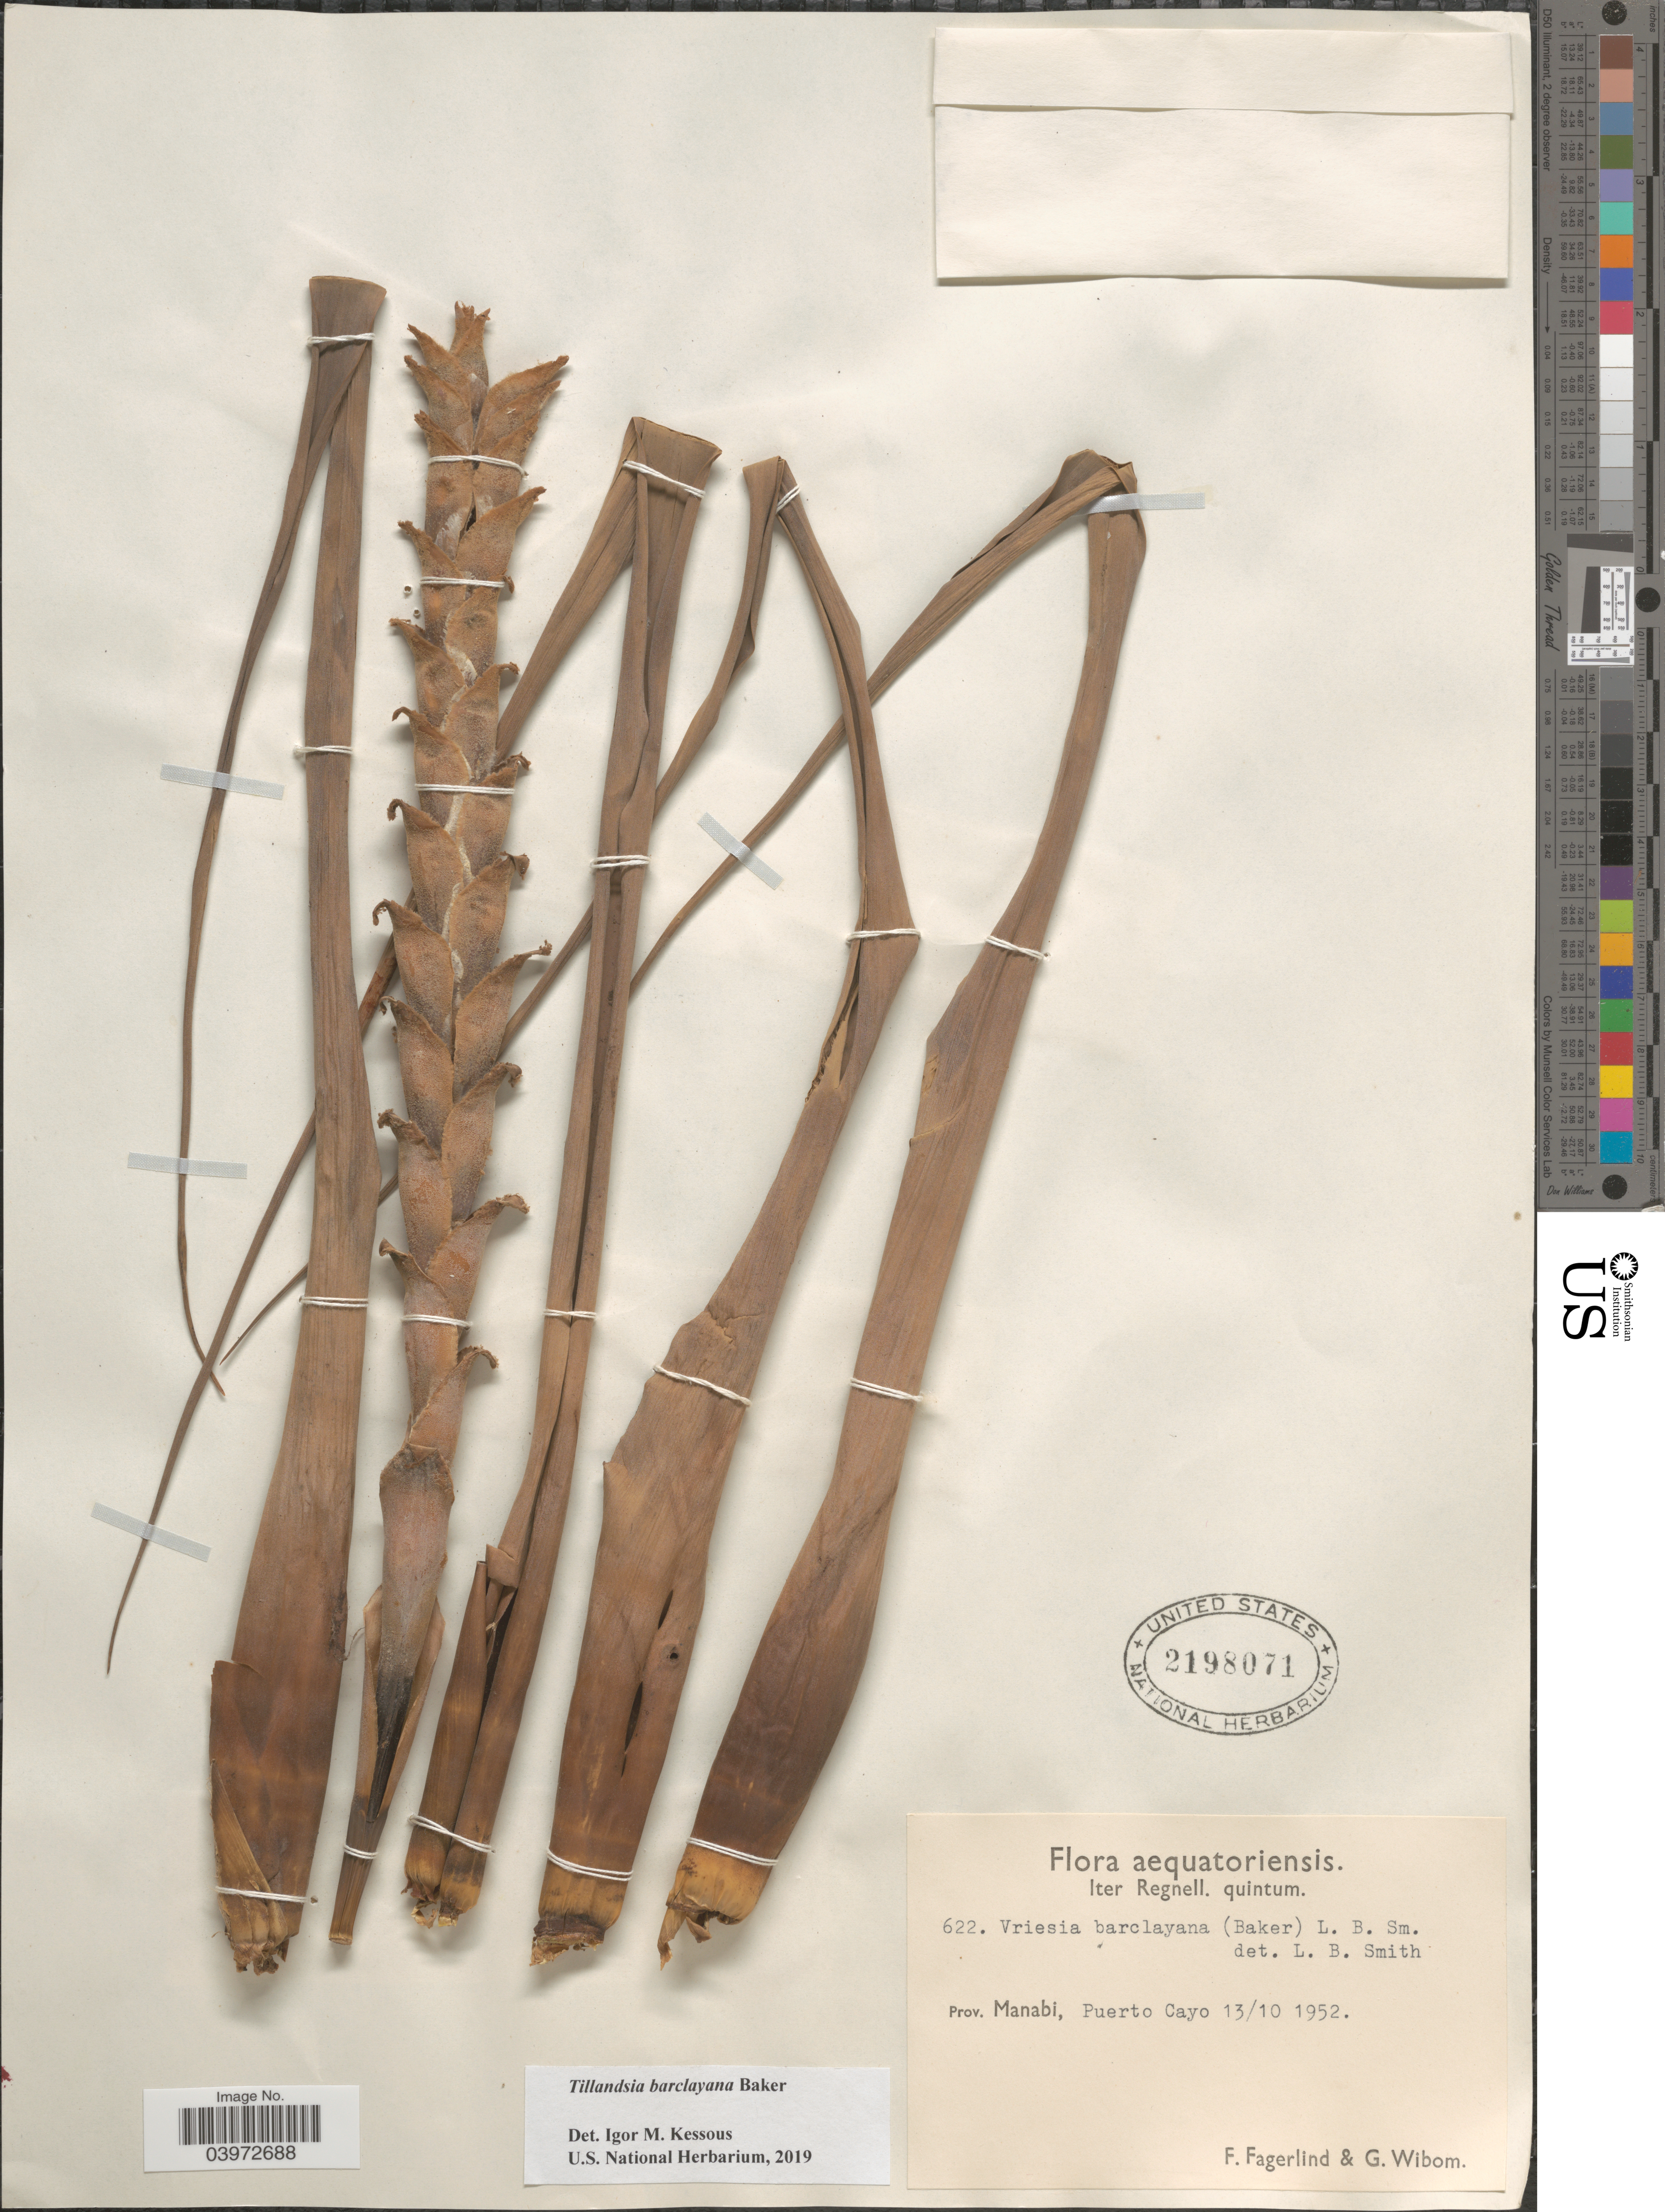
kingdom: Plantae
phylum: Tracheophyta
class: Liliopsida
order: Poales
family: Bromeliaceae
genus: Tillandsia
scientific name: Tillandsia barclayana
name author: Baker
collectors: F. Fagerlind & G. Wibom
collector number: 622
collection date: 1952-10-13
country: Ecuador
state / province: Manabí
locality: Puerto Cayo.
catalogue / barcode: US 2198071